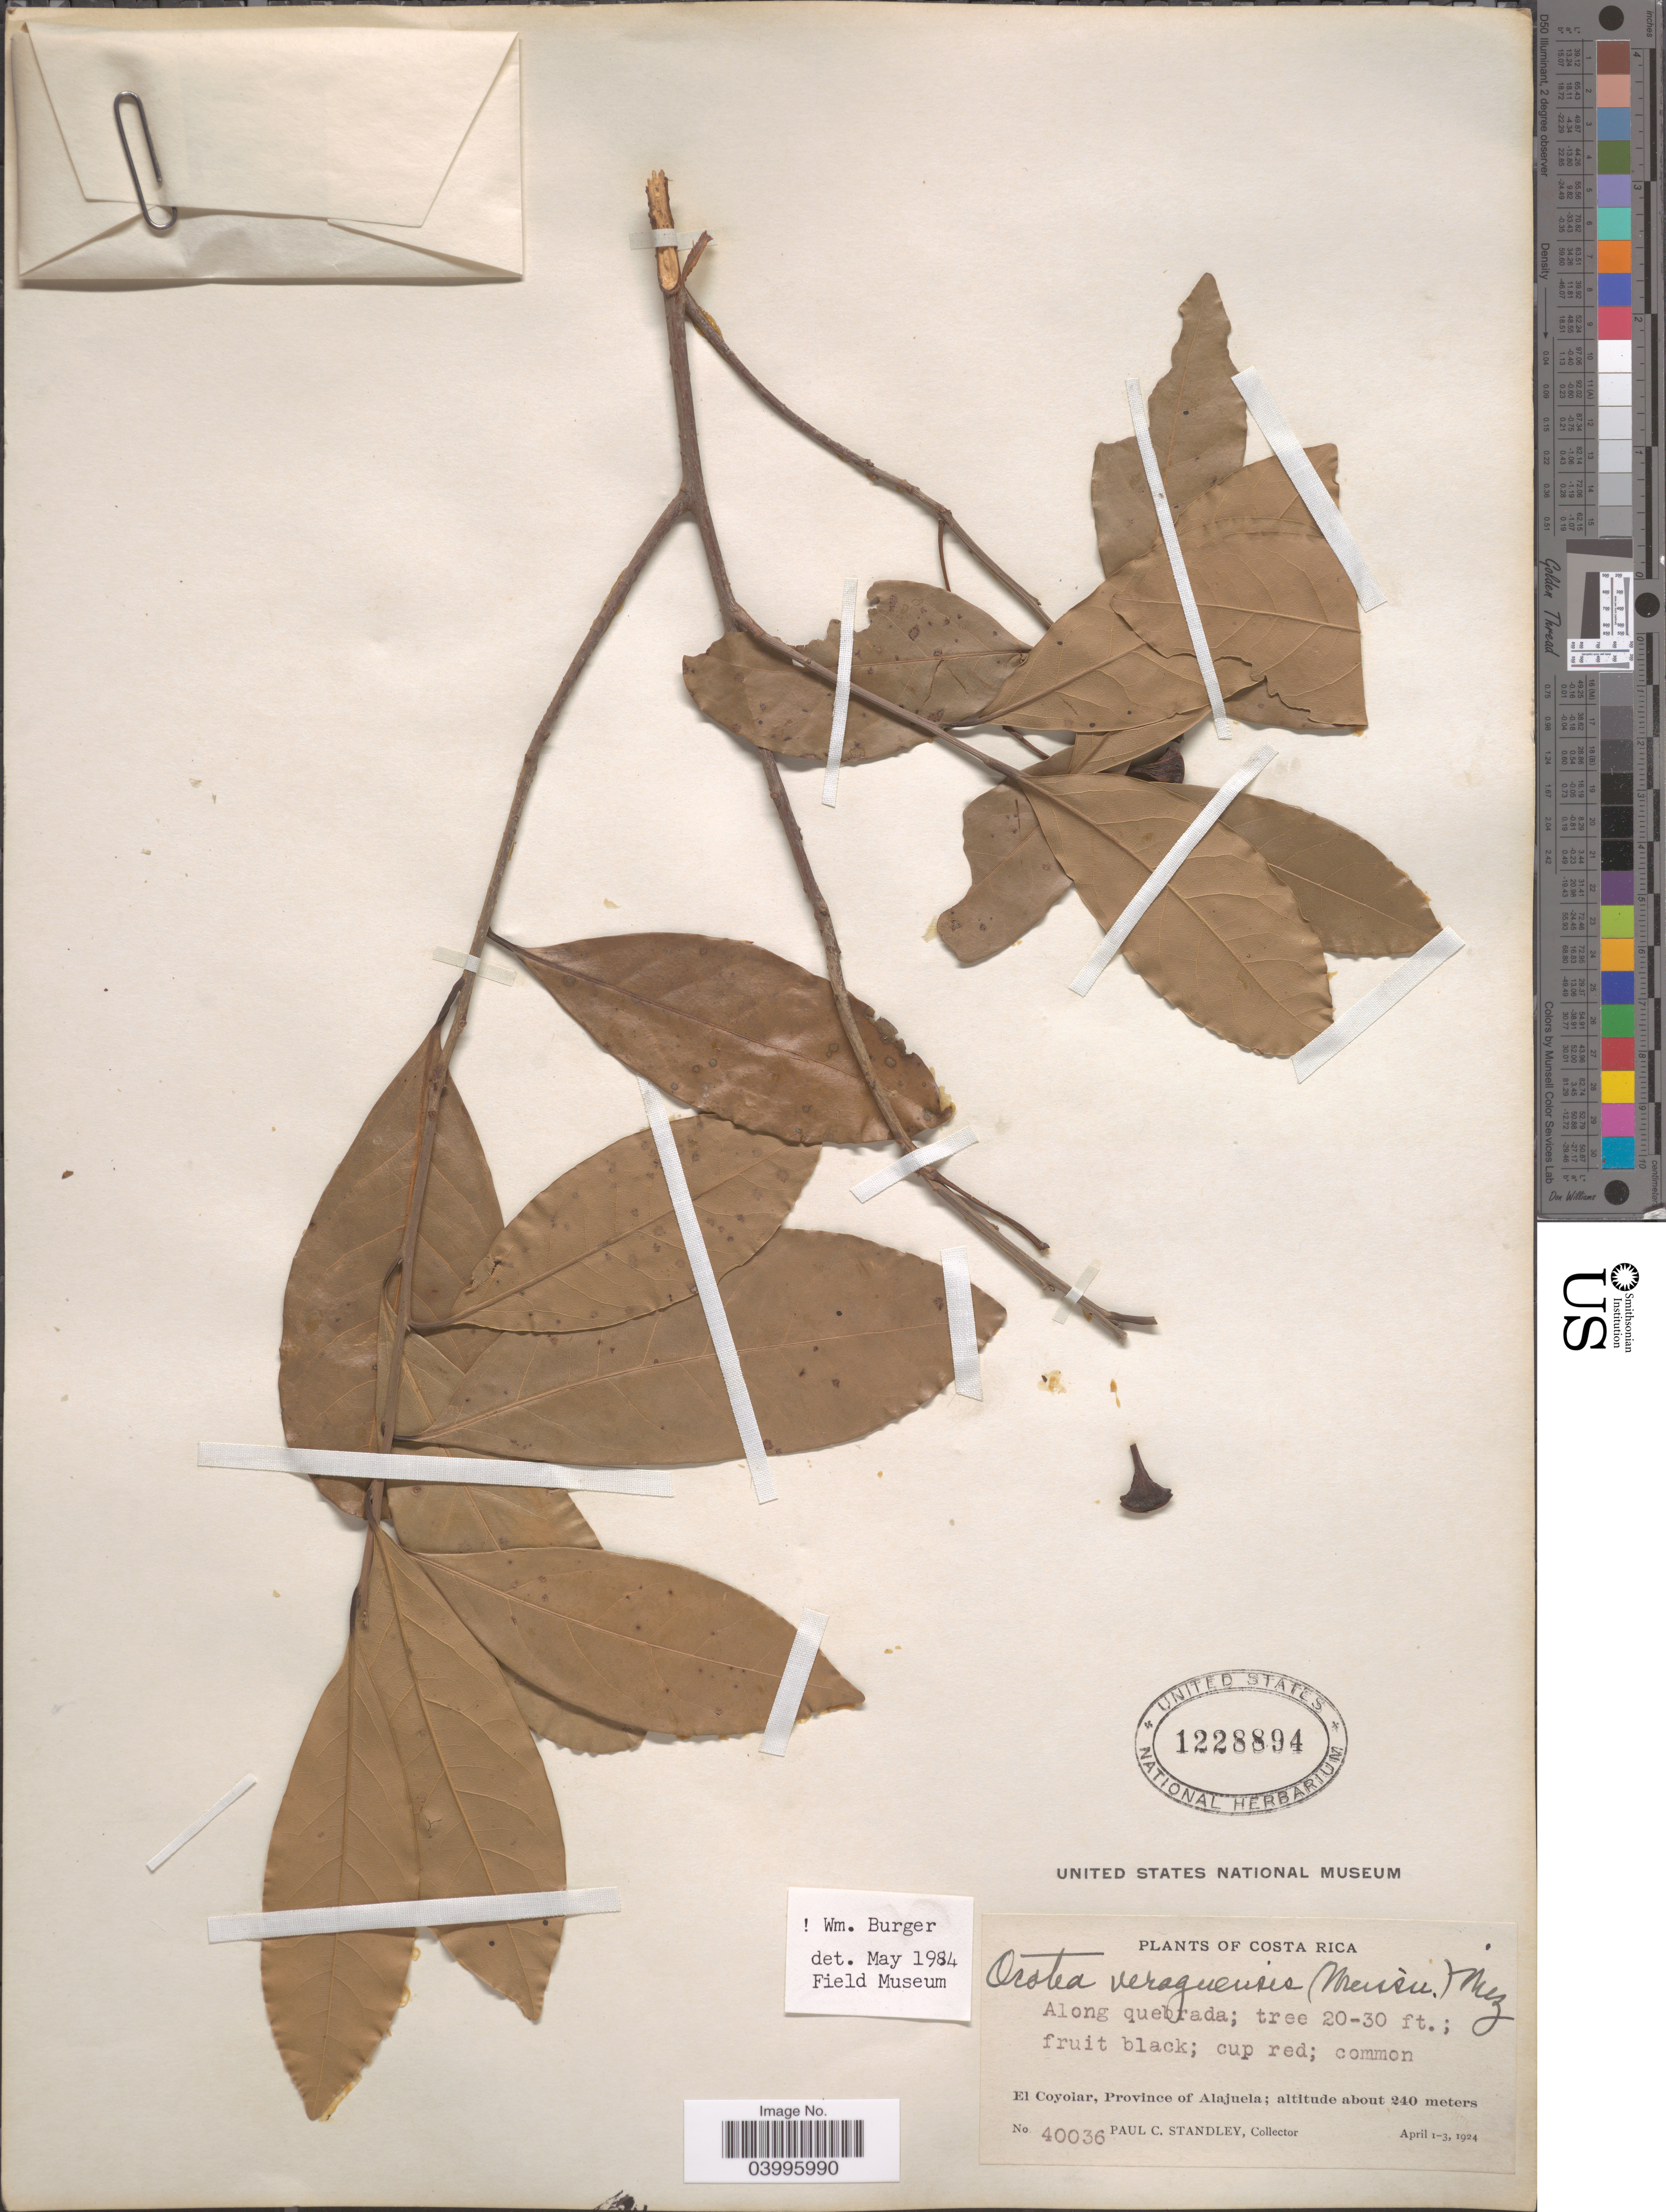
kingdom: Plantae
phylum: Tracheophyta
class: Magnoliopsida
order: Laurales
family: Lauraceae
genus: Ocotea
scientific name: Ocotea veraguensis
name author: (Meisn.) Mez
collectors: P. C. Standley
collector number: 40036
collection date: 1924-04-01/1924-04-03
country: Costa Rica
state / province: Alajuela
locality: El Coyolar.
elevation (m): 240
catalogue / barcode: US 1228894